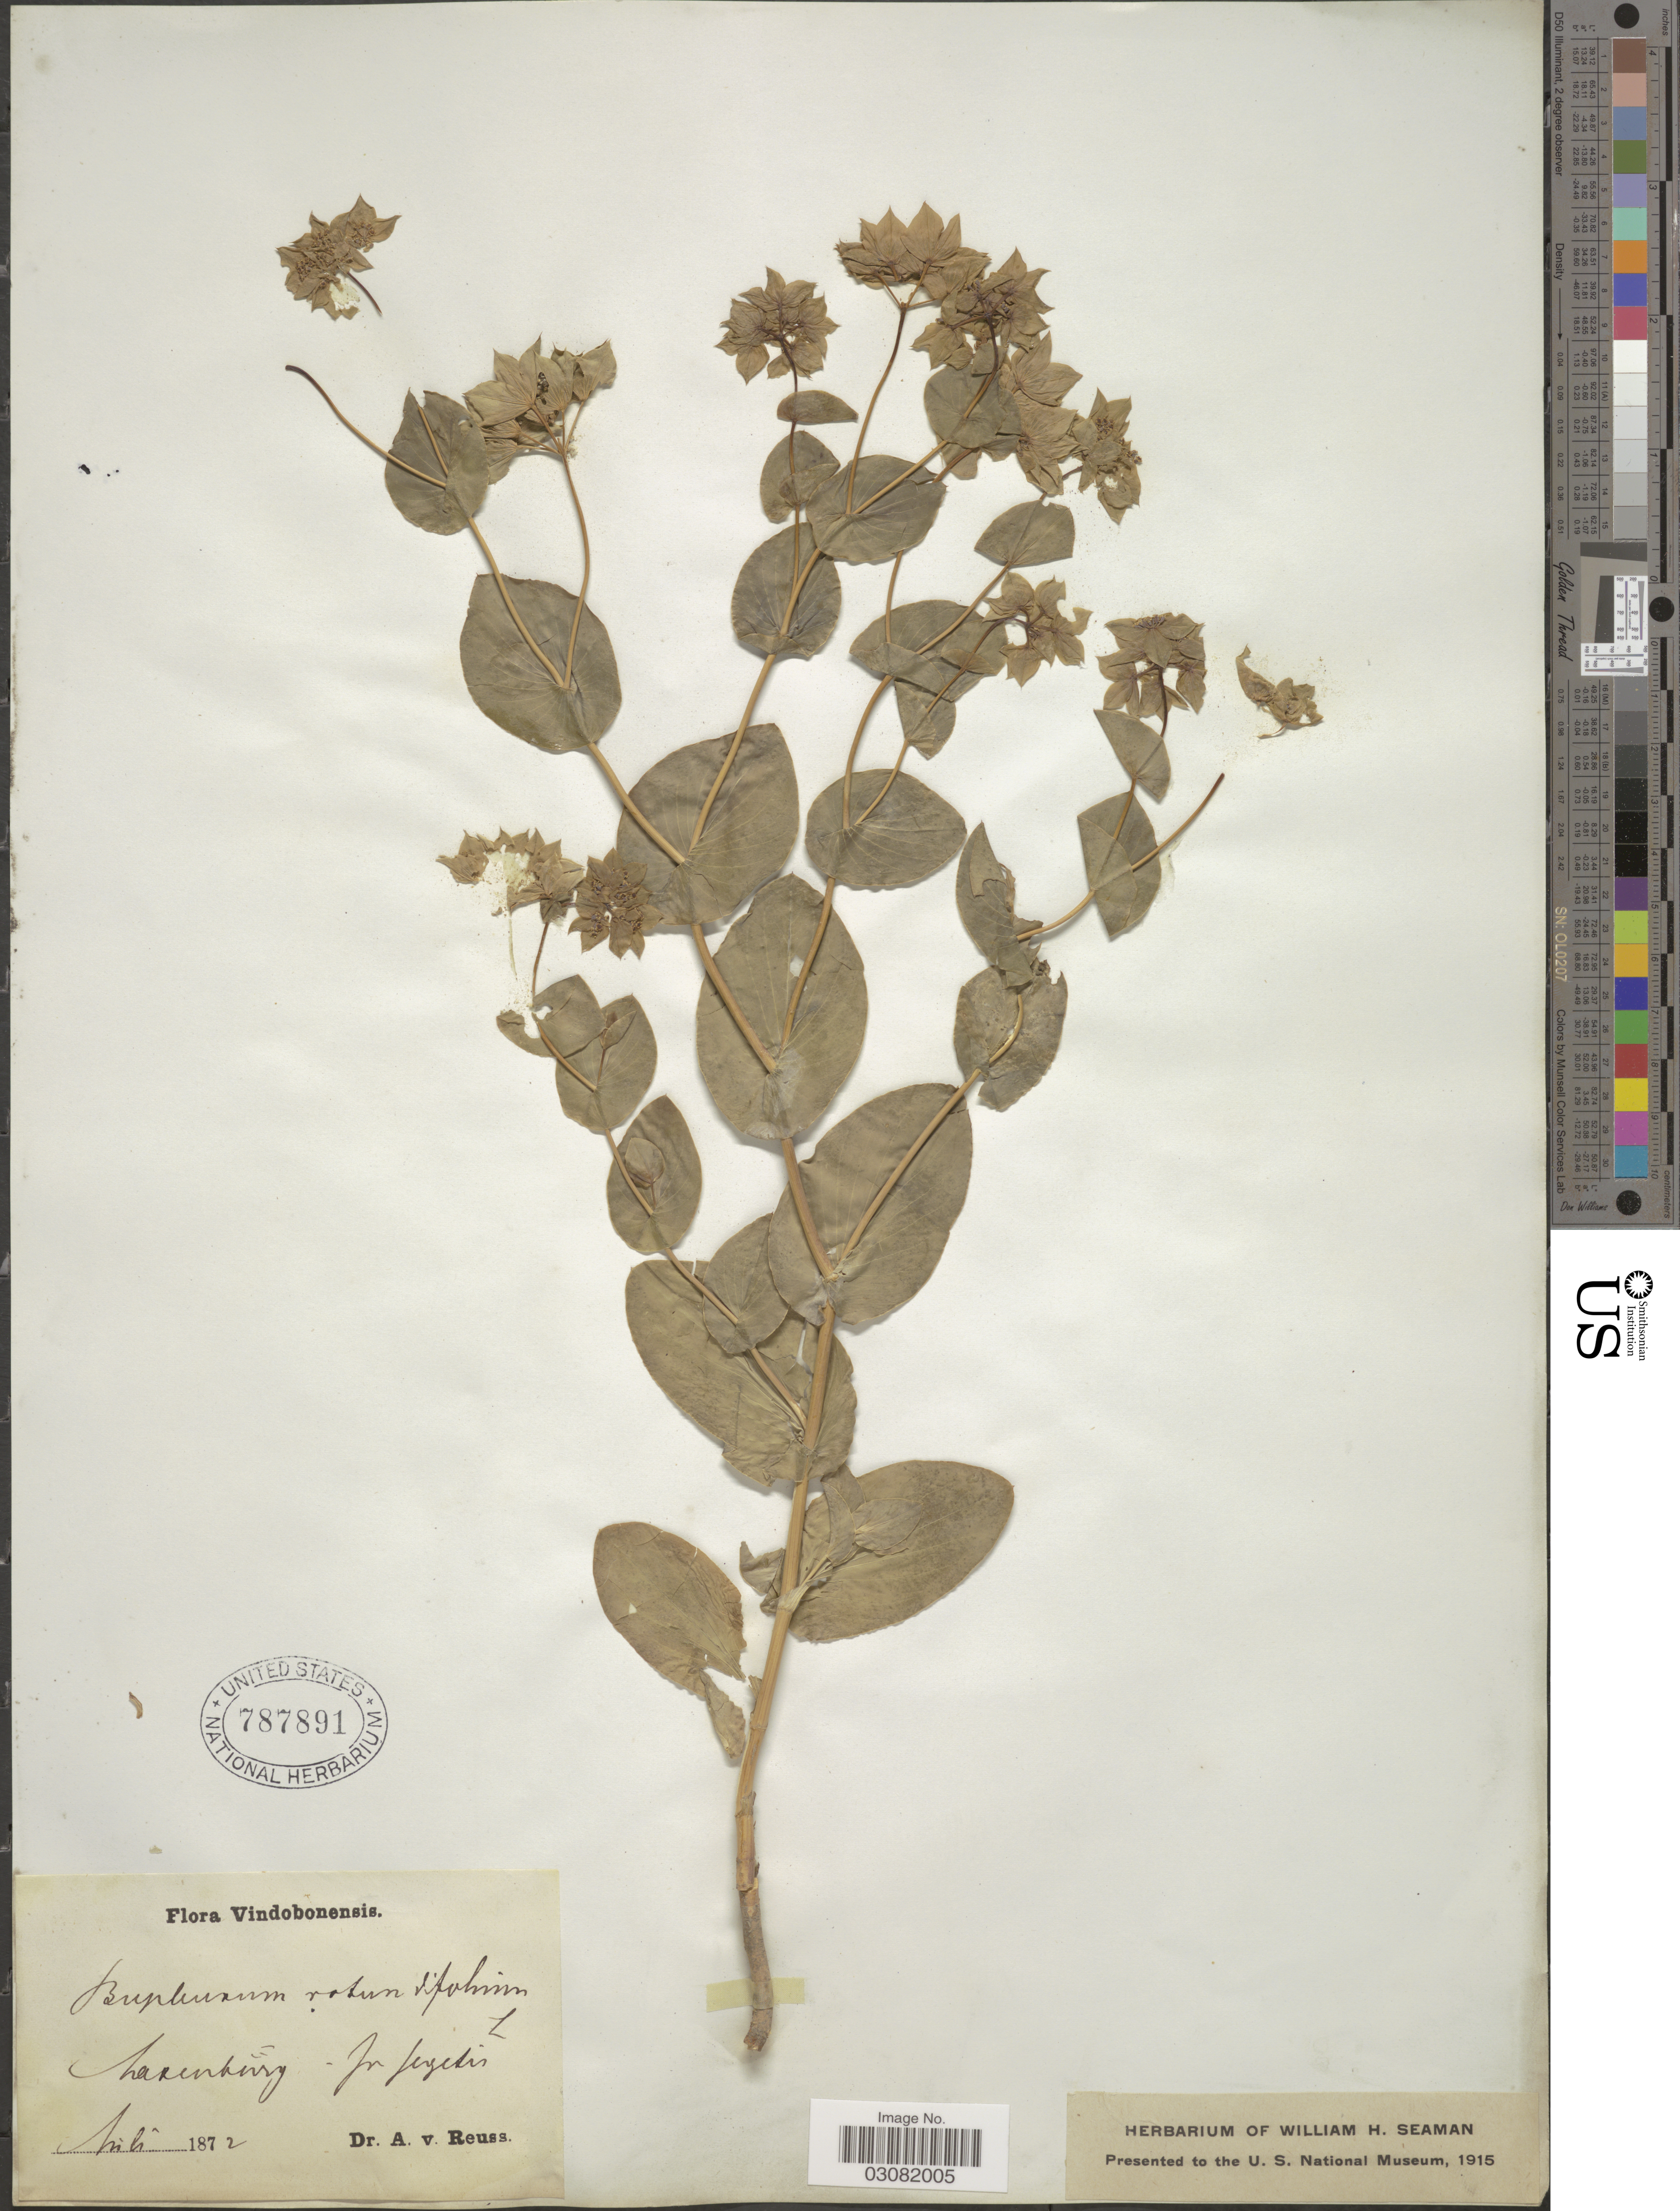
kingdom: Plantae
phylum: Tracheophyta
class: Magnoliopsida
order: Apiales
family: Apiaceae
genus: Bupleurum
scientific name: Bupleurum rotundifolium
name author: L.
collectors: A. Reuss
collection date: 1872-07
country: Austria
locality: Laxenburg. [interpreted] Vindobonensis.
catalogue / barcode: US 787891